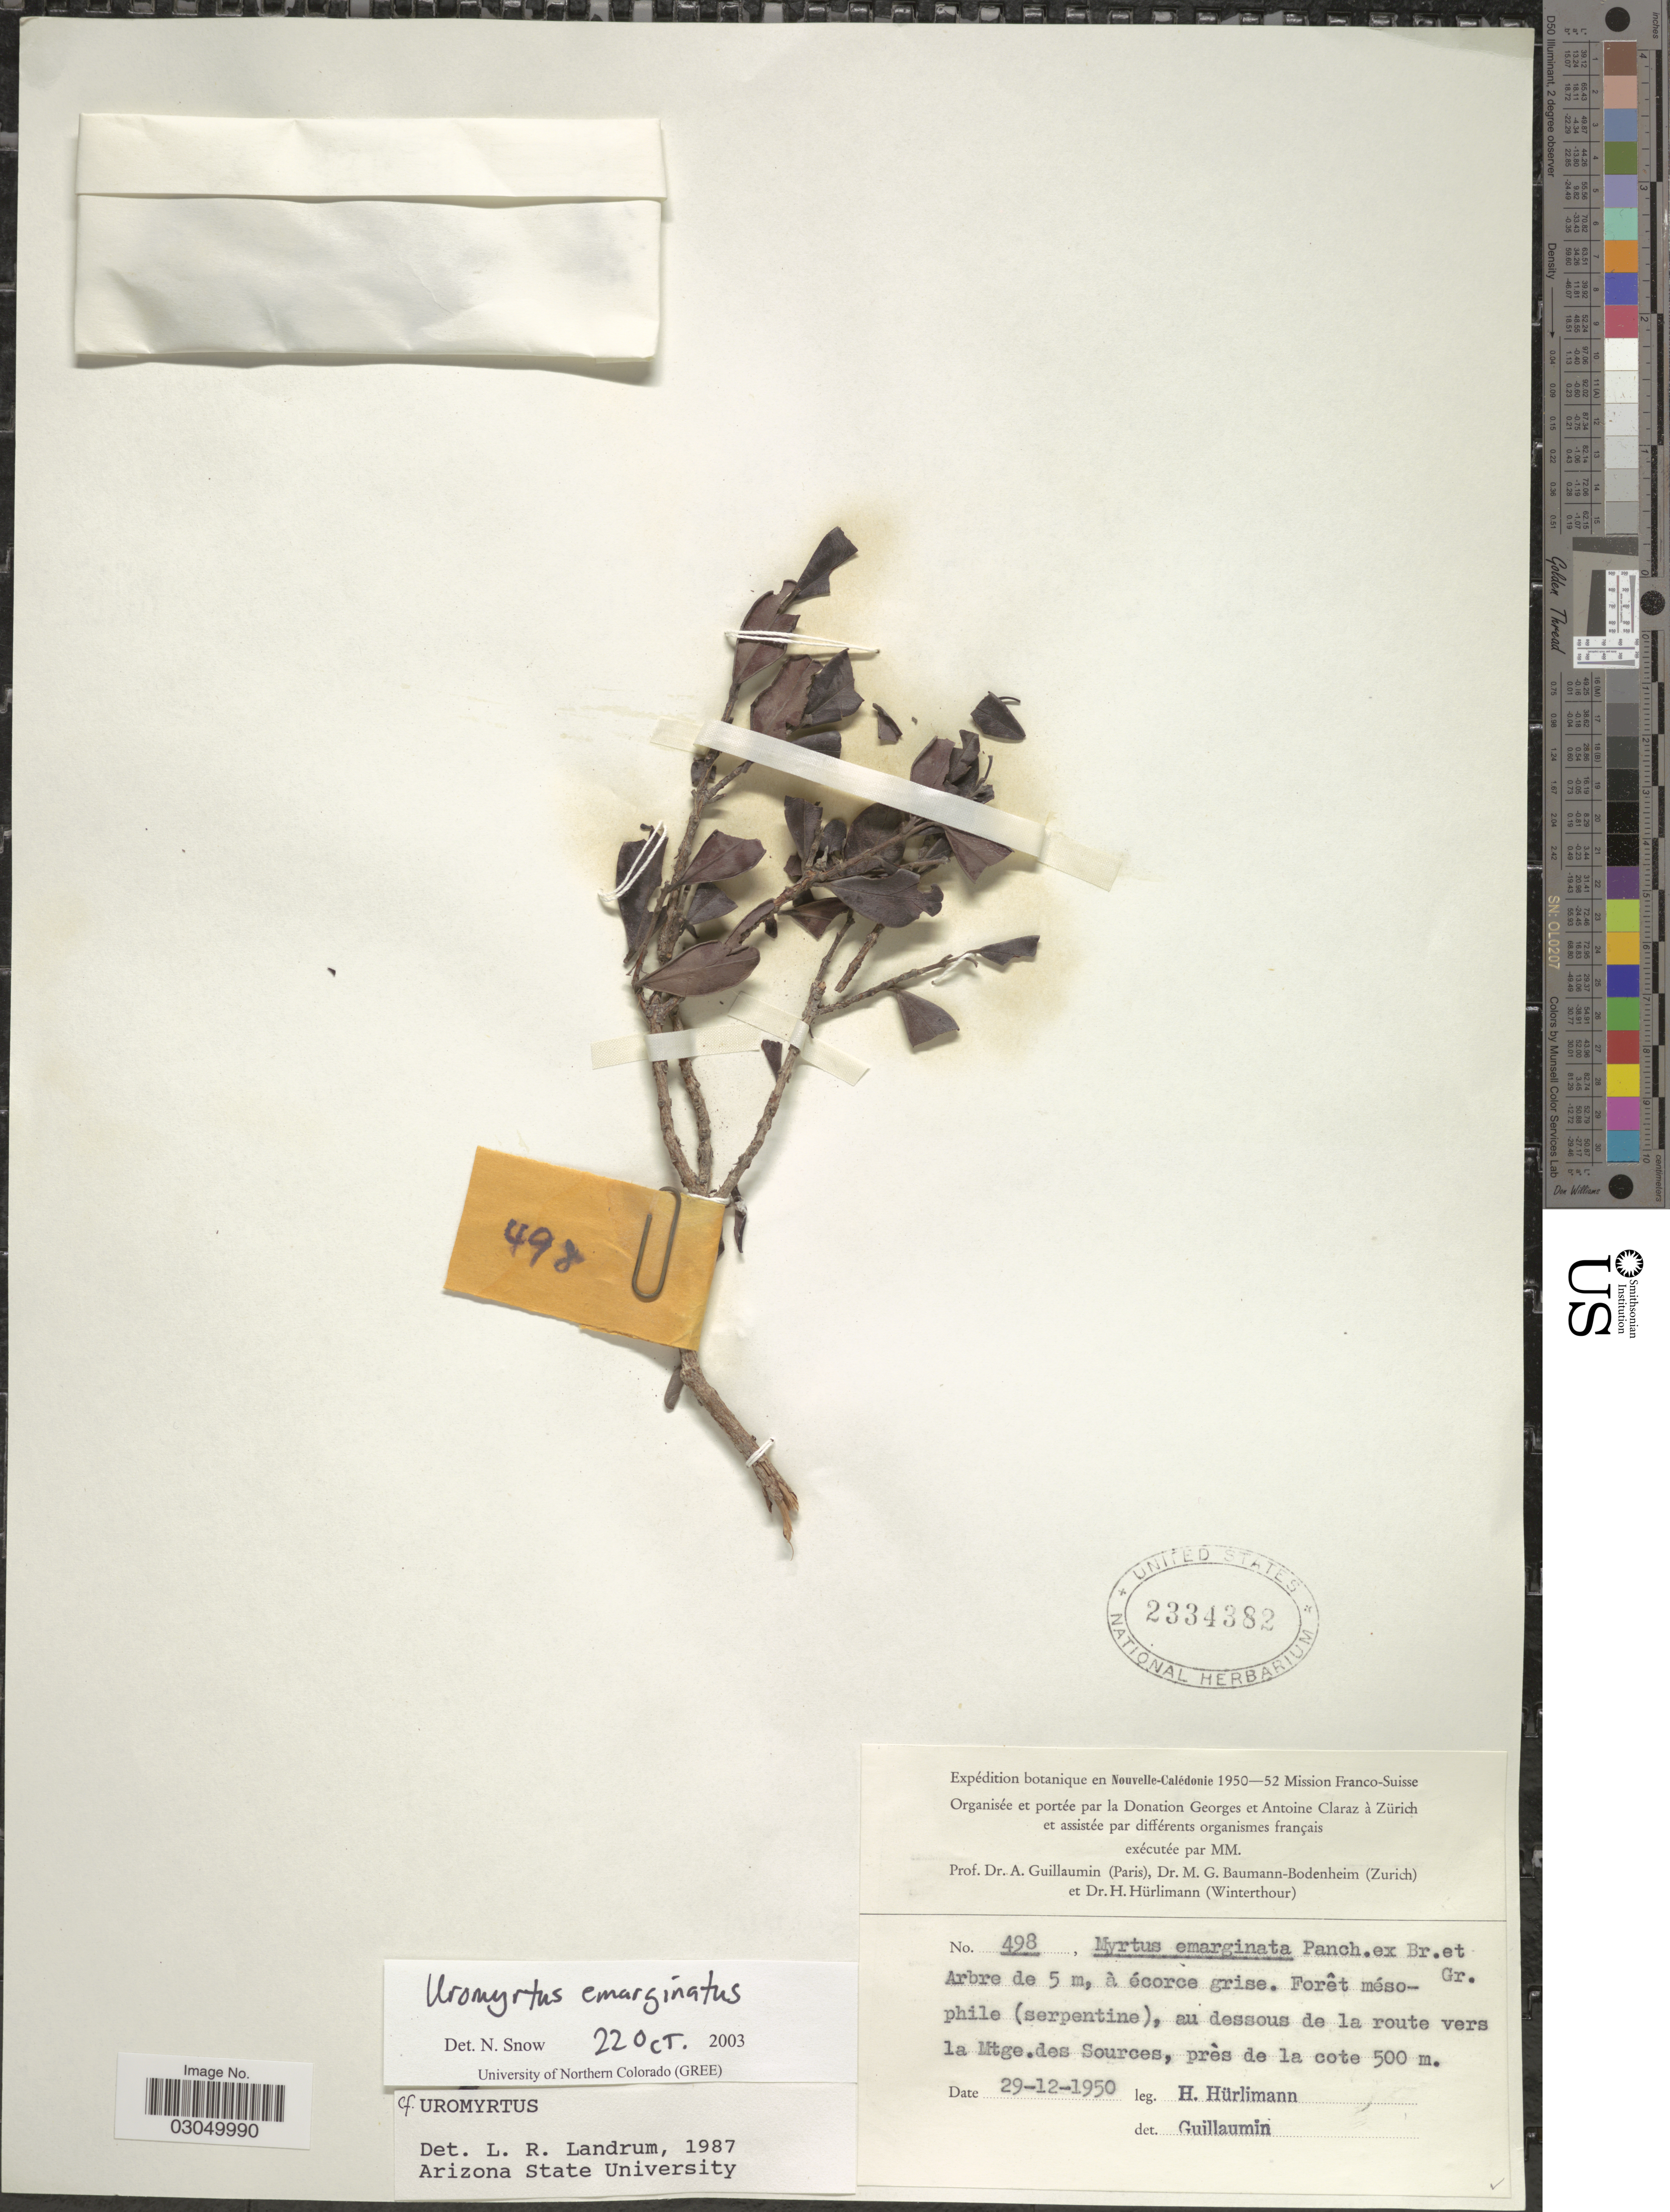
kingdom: Plantae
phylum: Tracheophyta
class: Magnoliopsida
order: Myrtales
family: Myrtaceae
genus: Uromyrtus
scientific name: Uromyrtus emarginata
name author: (Pancher ex Baker f.) Burret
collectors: H. Hurlimann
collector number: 498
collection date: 1950-12-29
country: New Caledonia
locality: En Nouvelle-Calédonie. Forêt mésophile (serpentine), au dessous de la route vers la Mtge. des Sources, près de la cote.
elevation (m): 500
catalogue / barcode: US 2334382